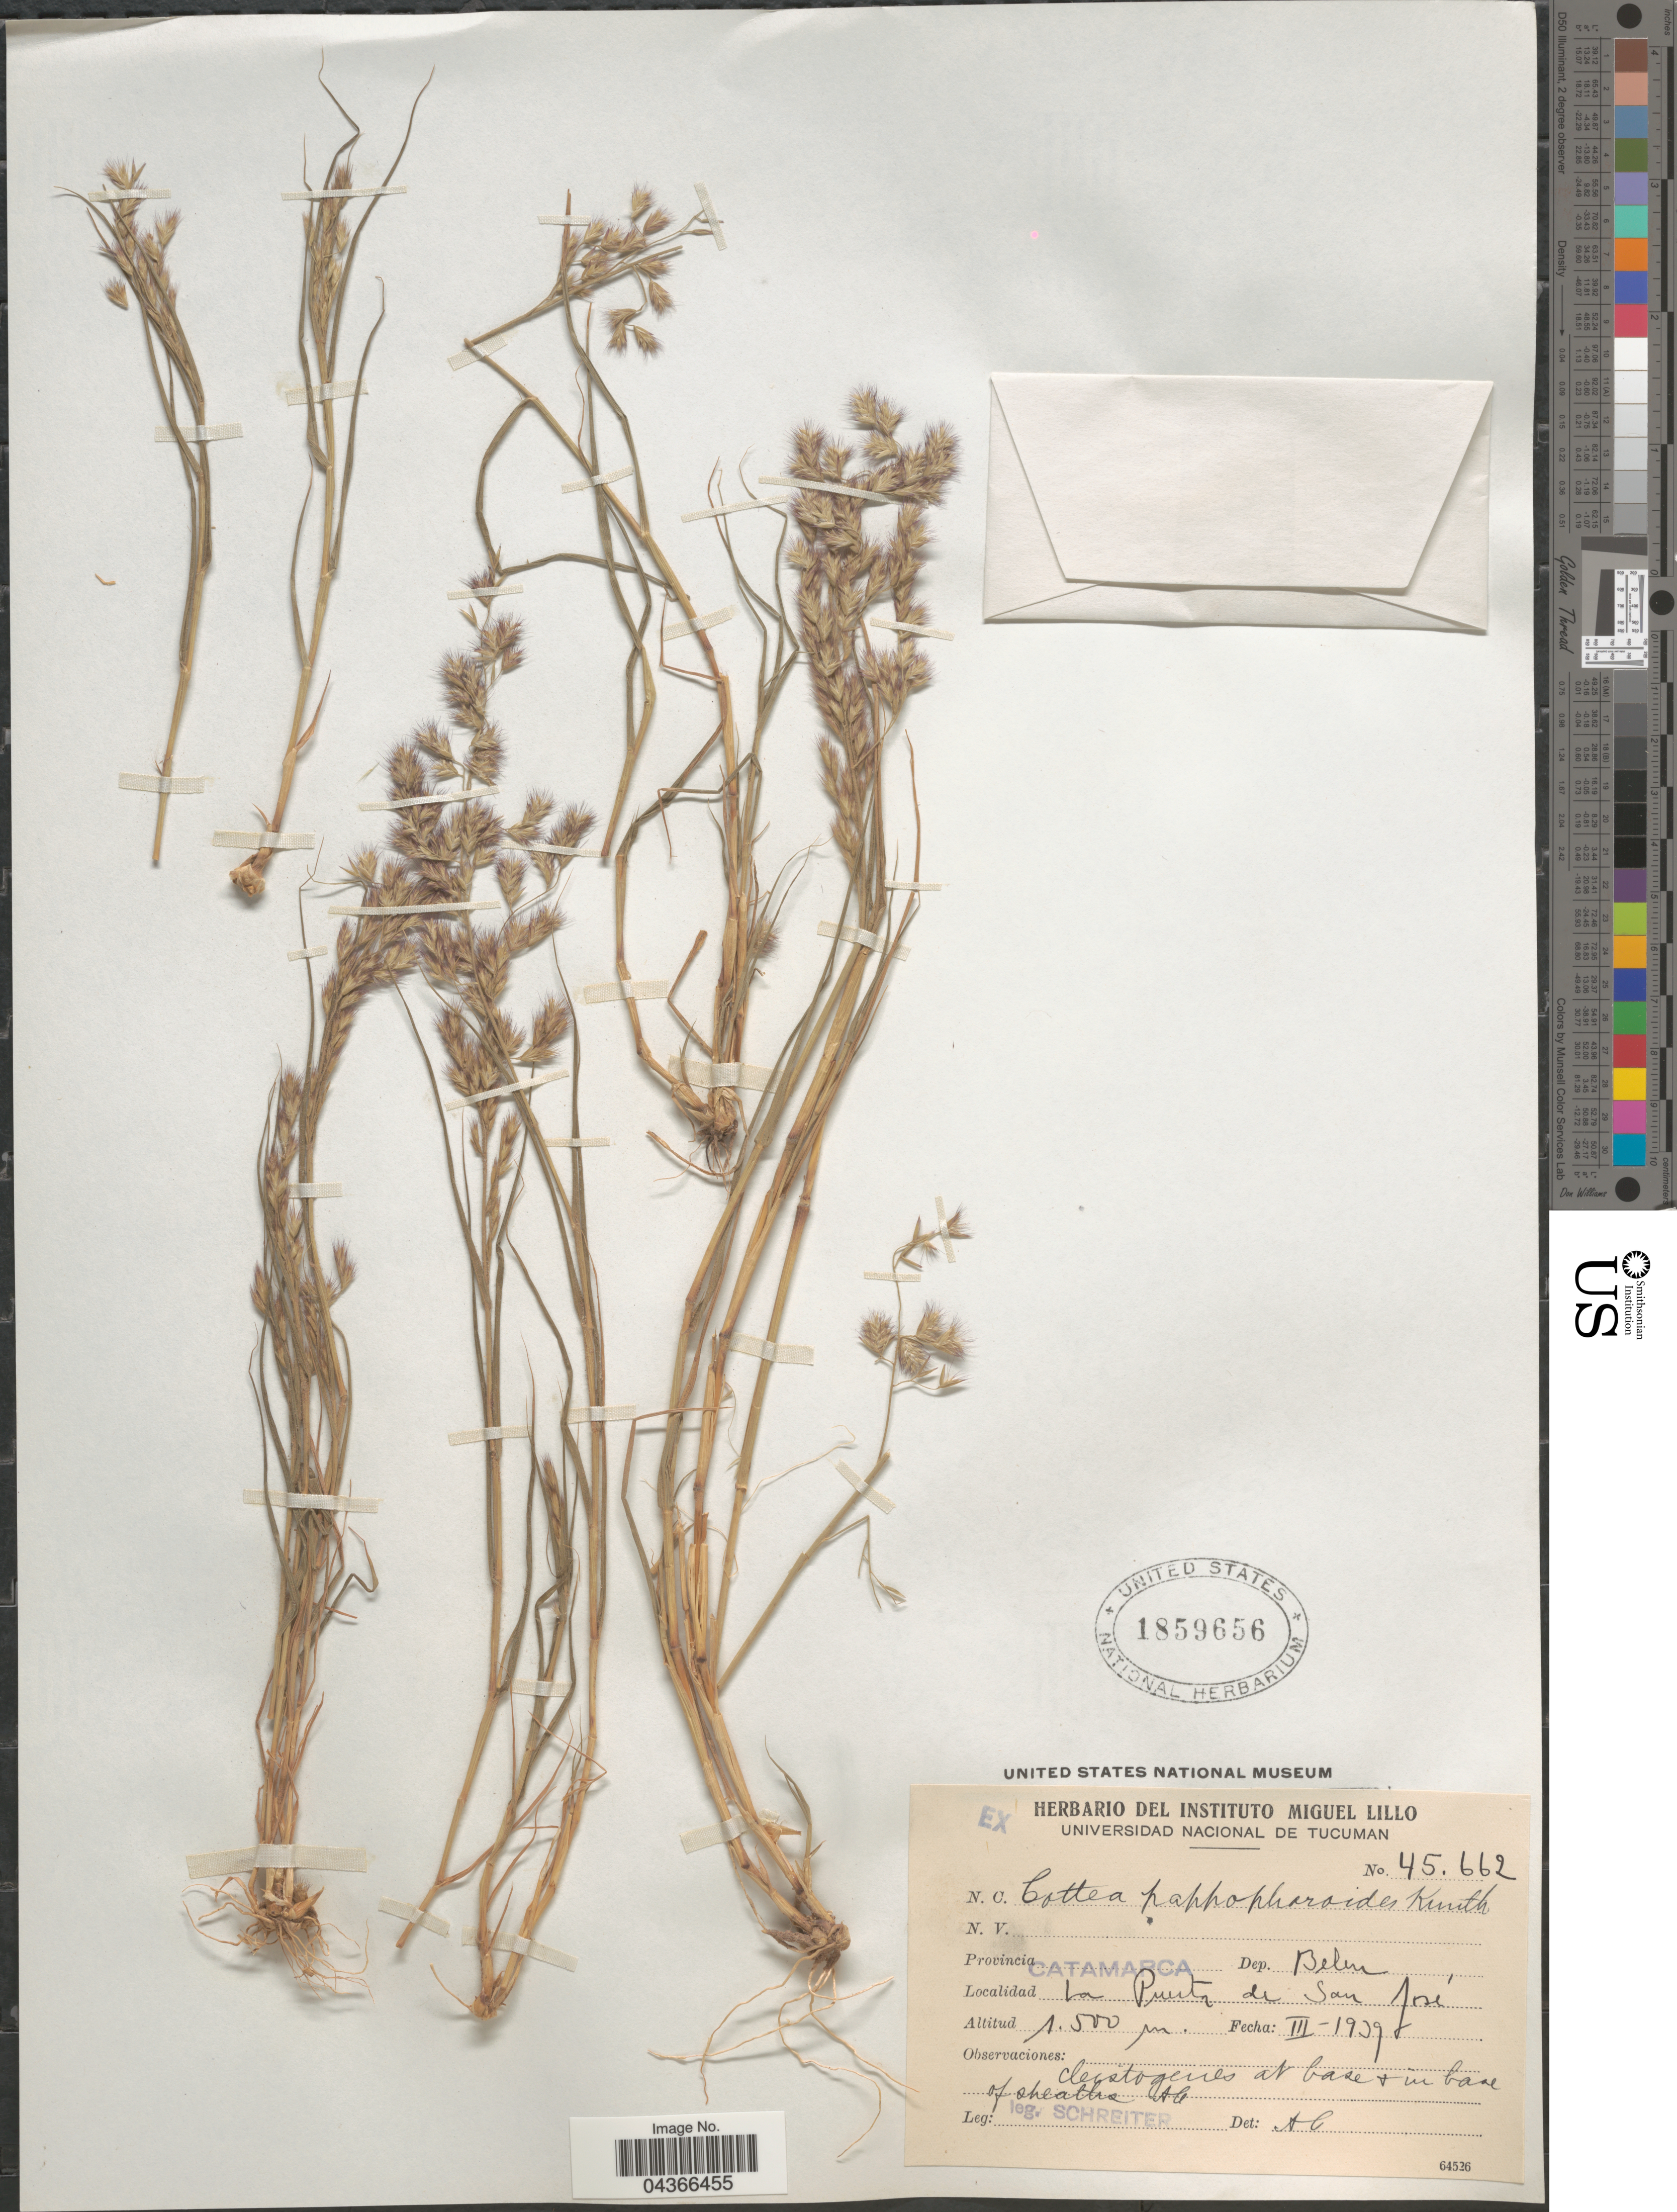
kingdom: Plantae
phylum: Tracheophyta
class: Liliopsida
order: Poales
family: Poaceae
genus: Cottea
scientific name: Cottea pappophoroides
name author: Kunth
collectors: -. Schreiter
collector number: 45662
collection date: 1939-03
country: Argentina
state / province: Catamarca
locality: Dep. Belen. La Puerta de San José.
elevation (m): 1500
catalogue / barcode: US 1859656